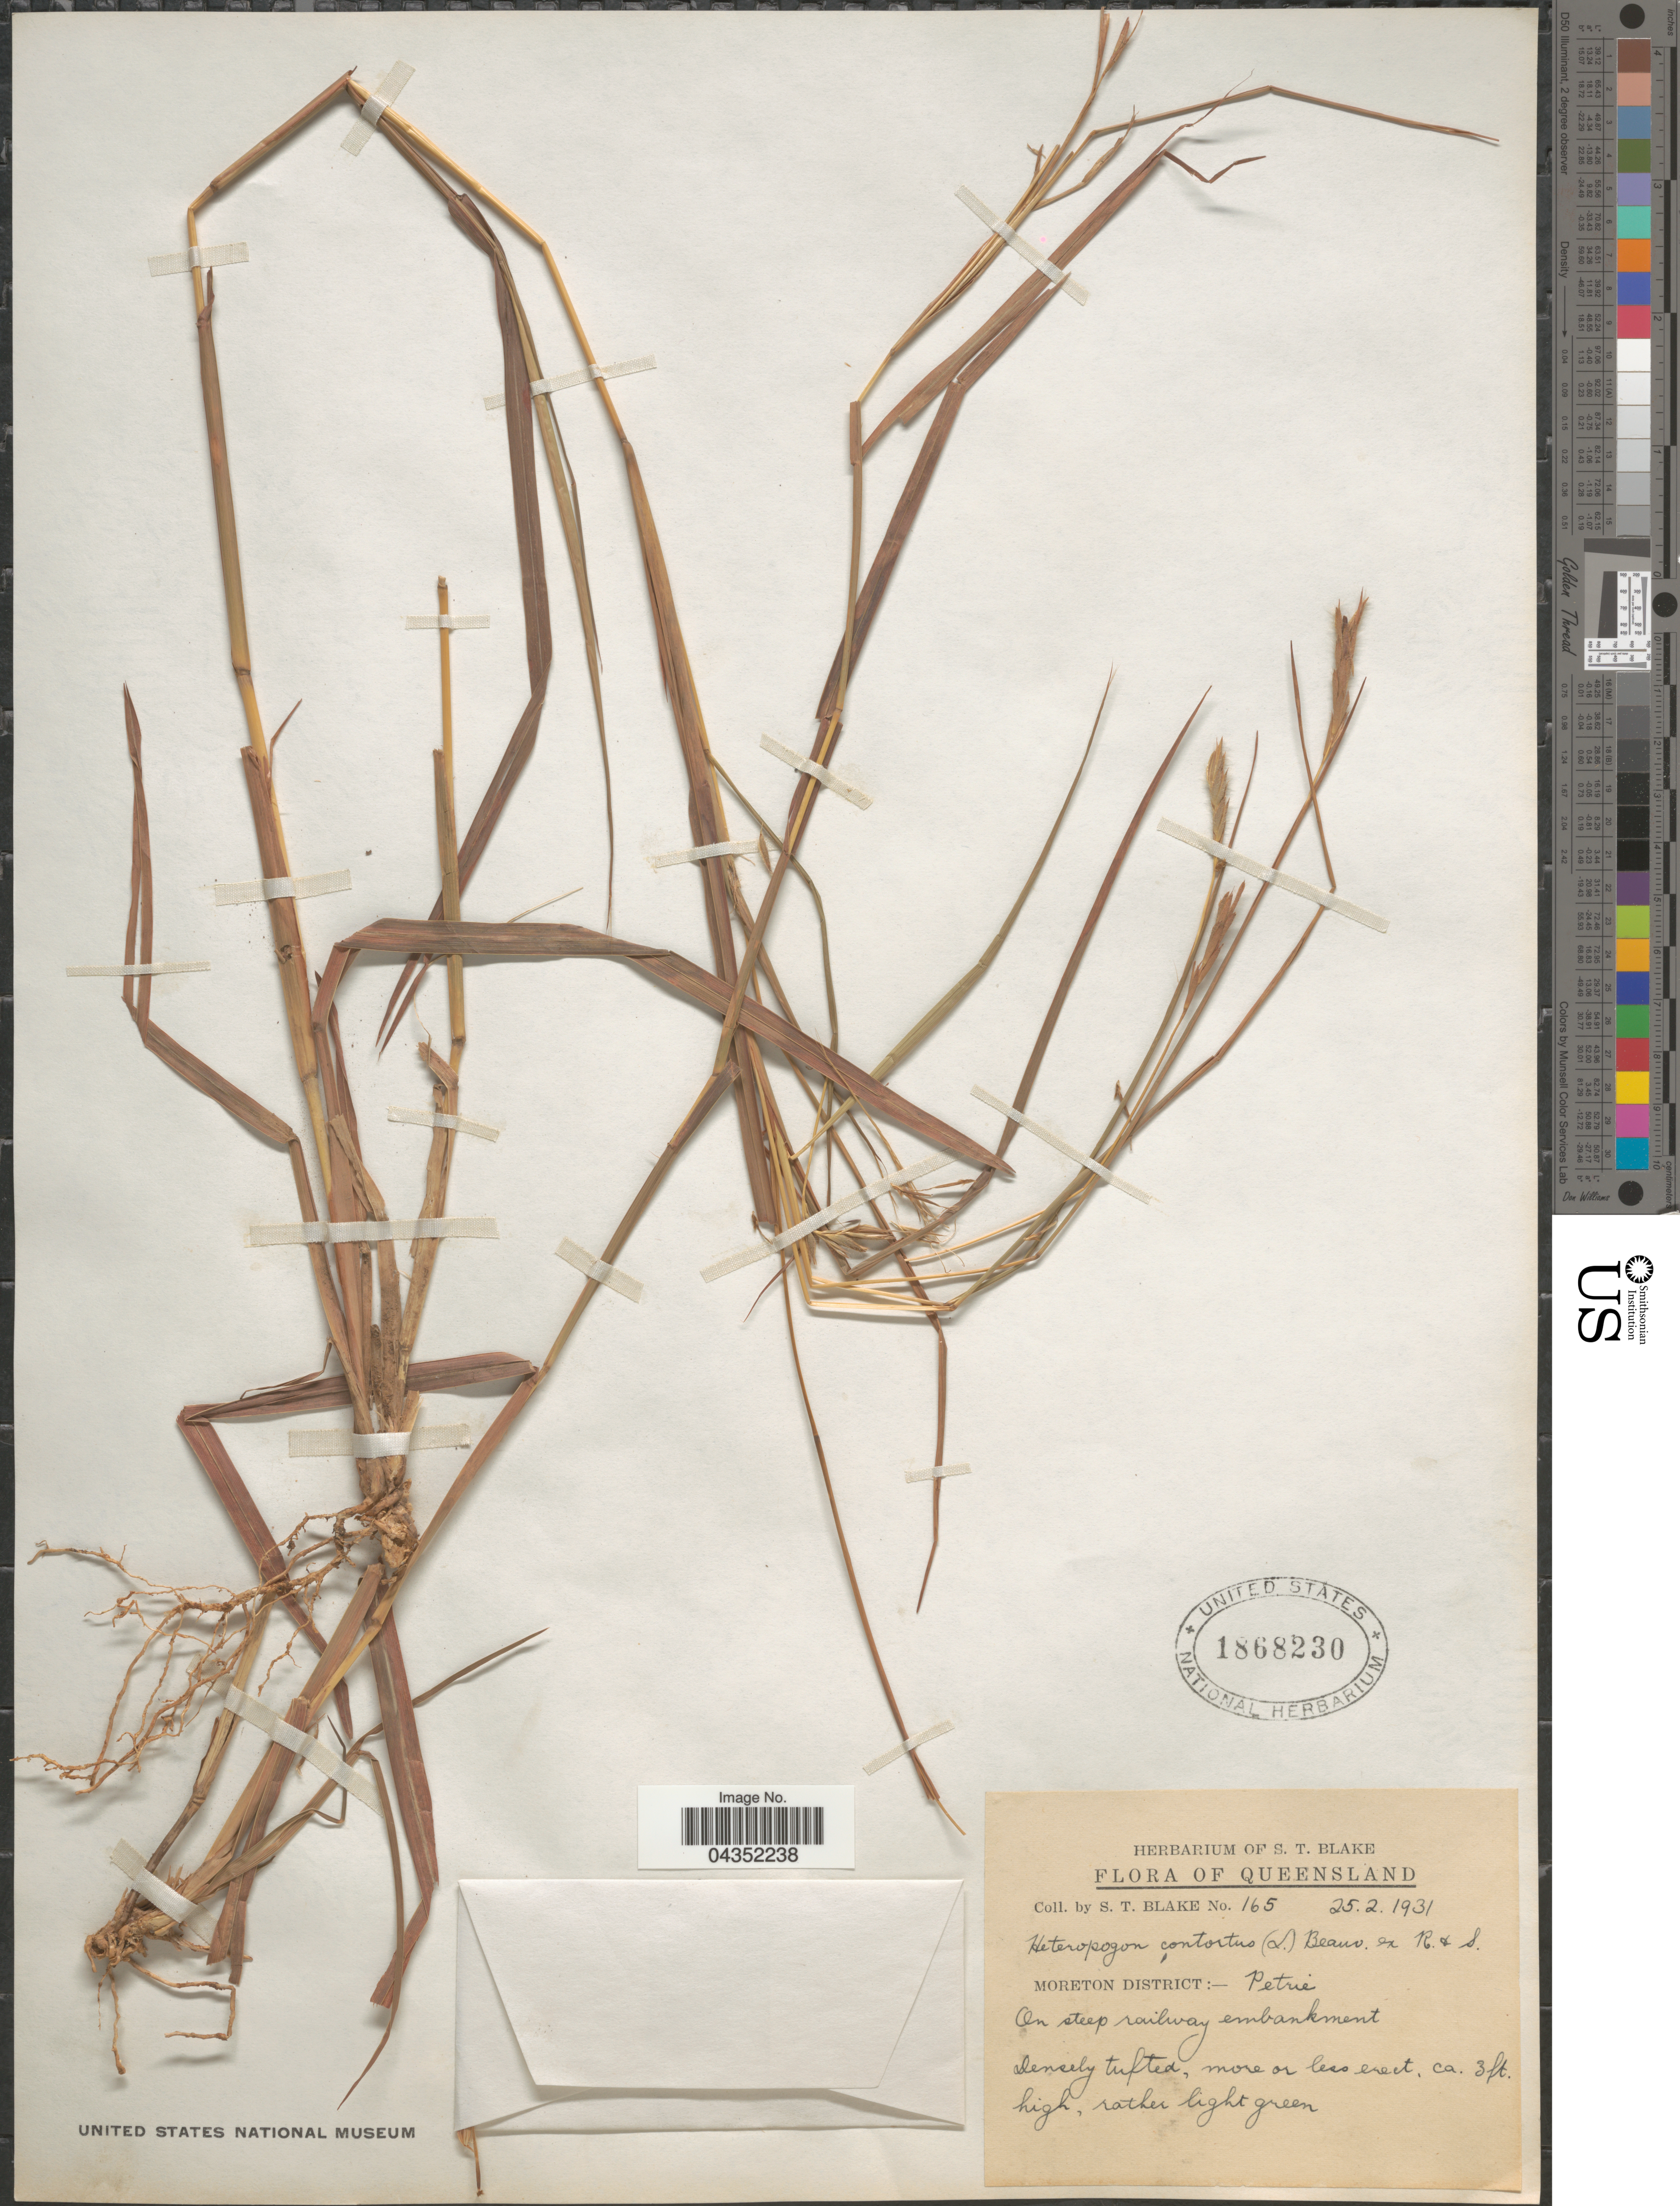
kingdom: Plantae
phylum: Tracheophyta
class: Liliopsida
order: Poales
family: Poaceae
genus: Heteropogon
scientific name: Heteropogon contortus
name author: (L.) P. Beauv. ex Roem. & Schult.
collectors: S. T. Blake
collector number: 165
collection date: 1931-02-25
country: Australia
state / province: Queensland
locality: Moreton District:- Petrie.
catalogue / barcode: US 1868230